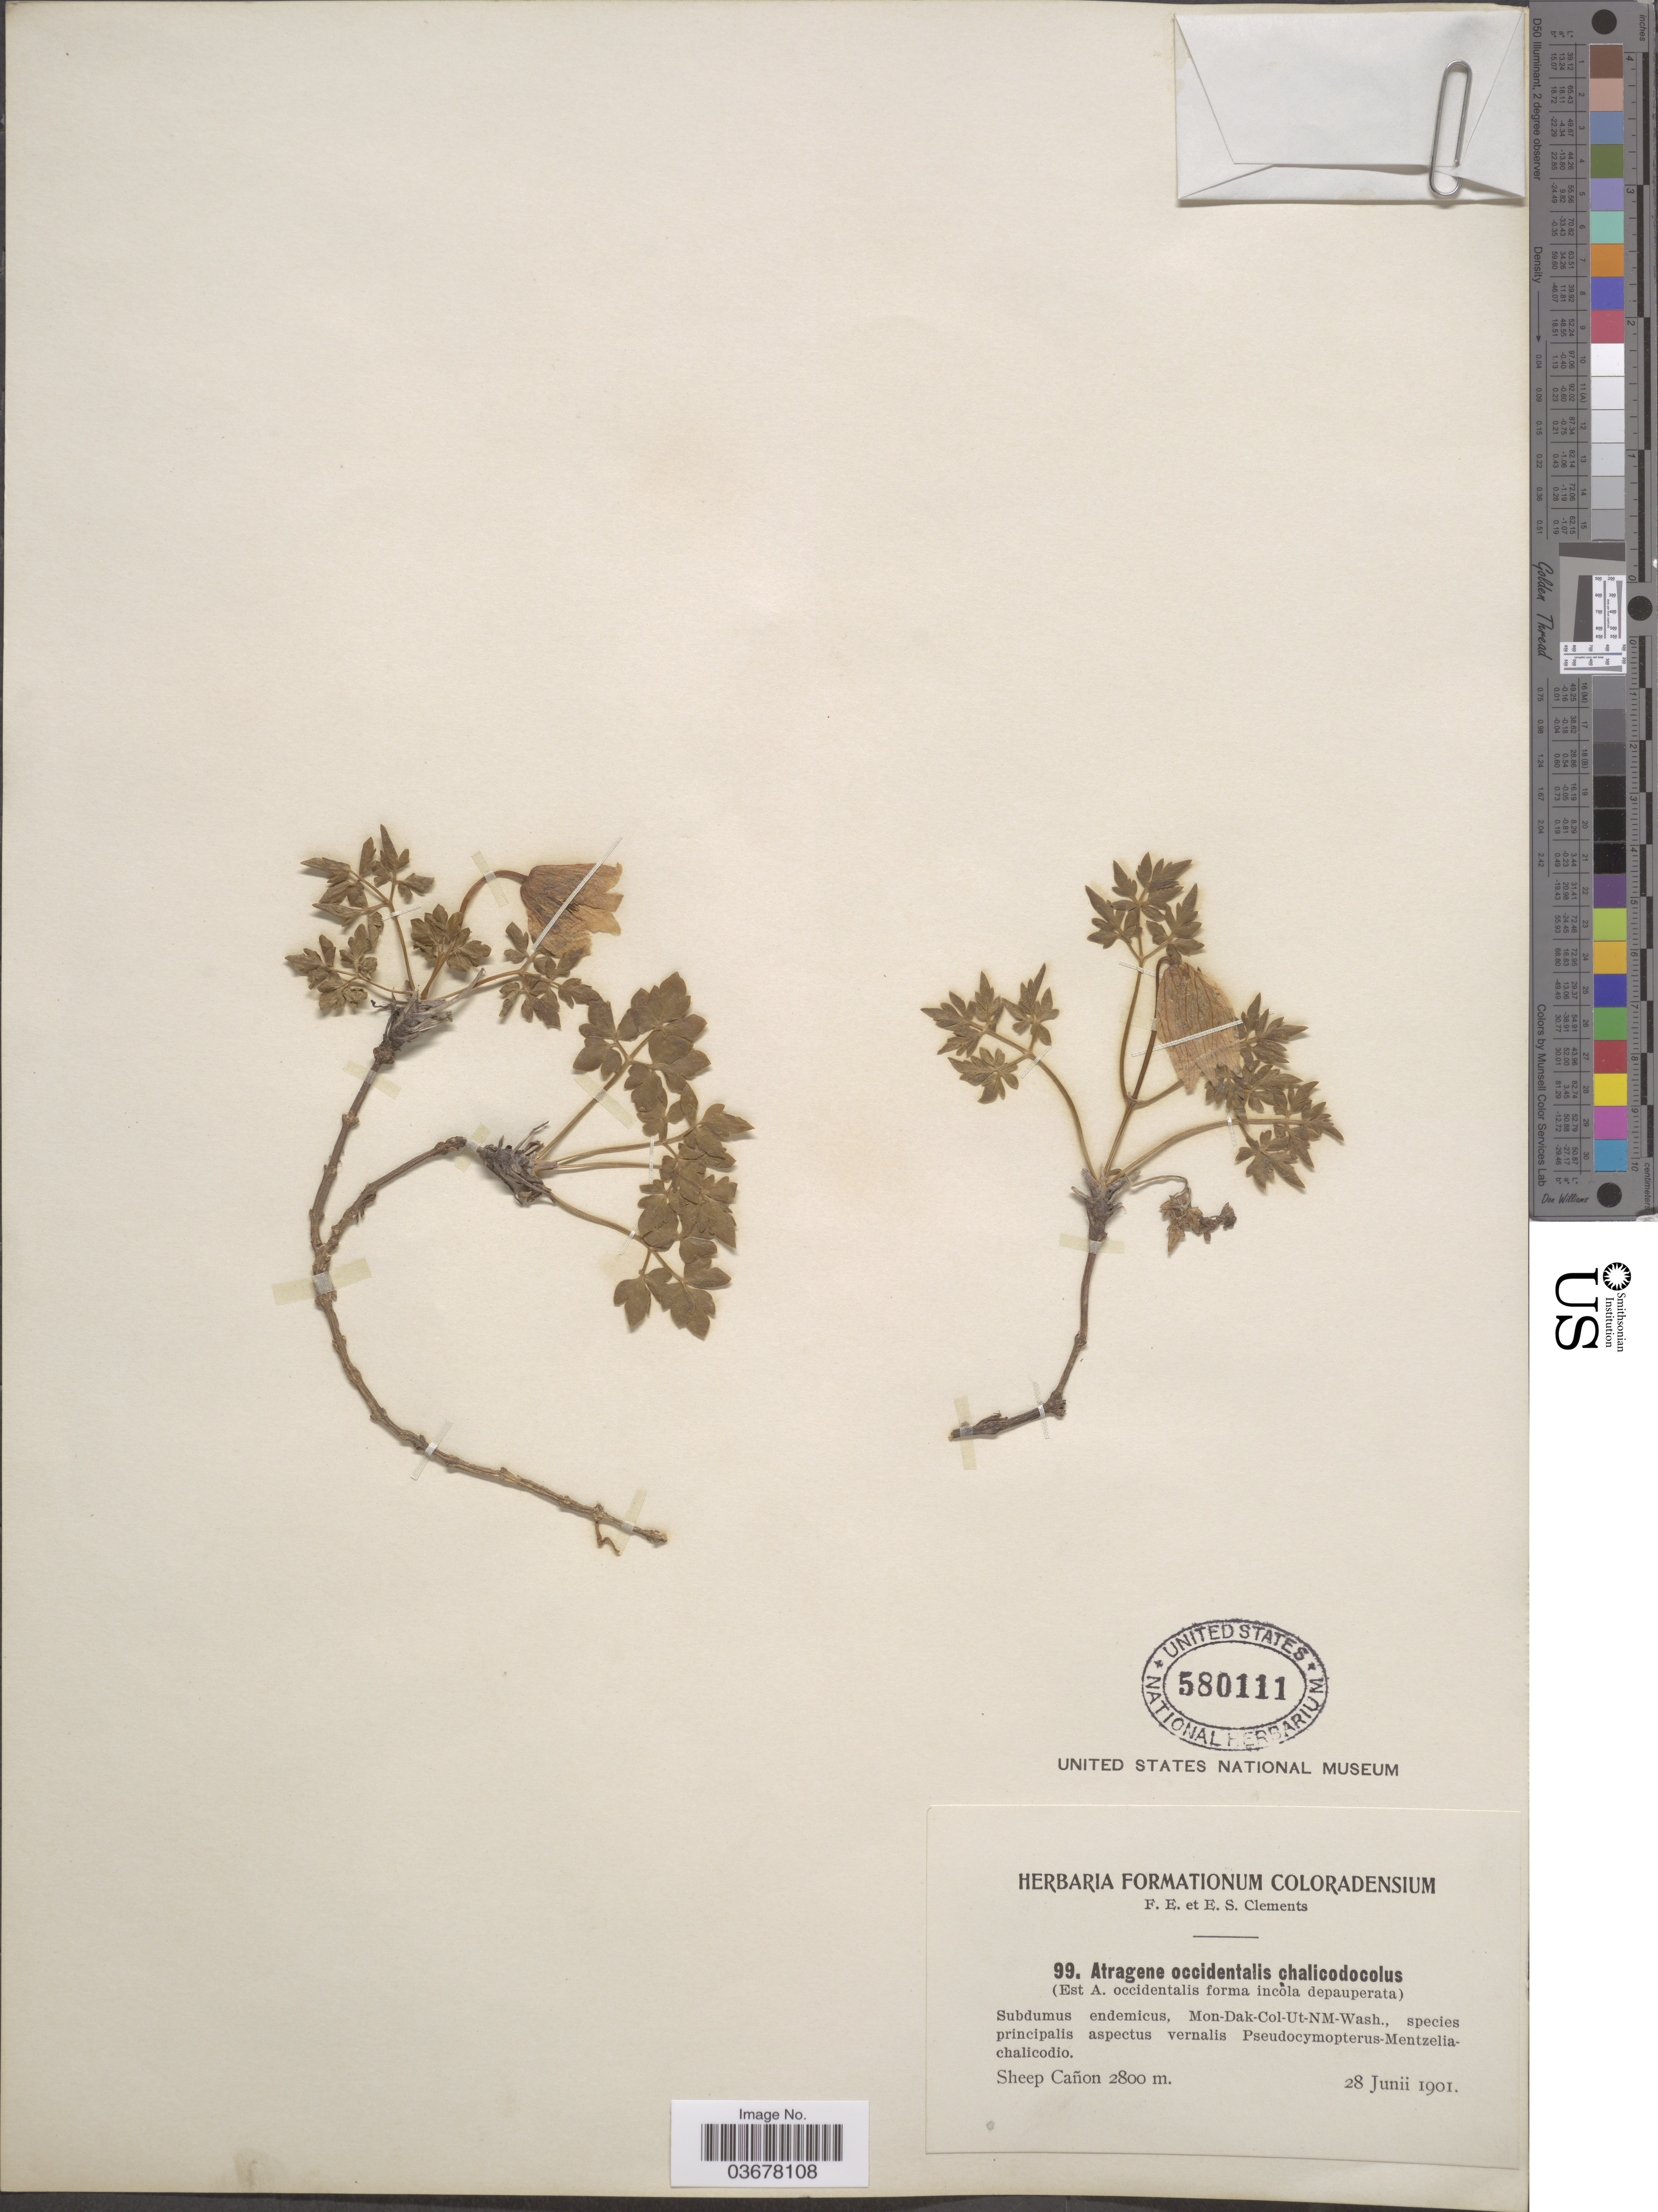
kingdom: Plantae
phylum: Tracheophyta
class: Magnoliopsida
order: Ranunculales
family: Ranunculaceae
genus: Clematis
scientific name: Clematis columbiana var. columbiana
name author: (Nutt.) Torr. & A. Gray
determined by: Strong, M. T., (US), Smithsonian Institution - National Museum of Natural History (UNITED STATES)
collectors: F. E. Clements & E. S. Clements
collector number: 99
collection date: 1901-06-28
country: United States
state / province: Colorado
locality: Sheep Cañon.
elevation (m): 2800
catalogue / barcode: US 580111